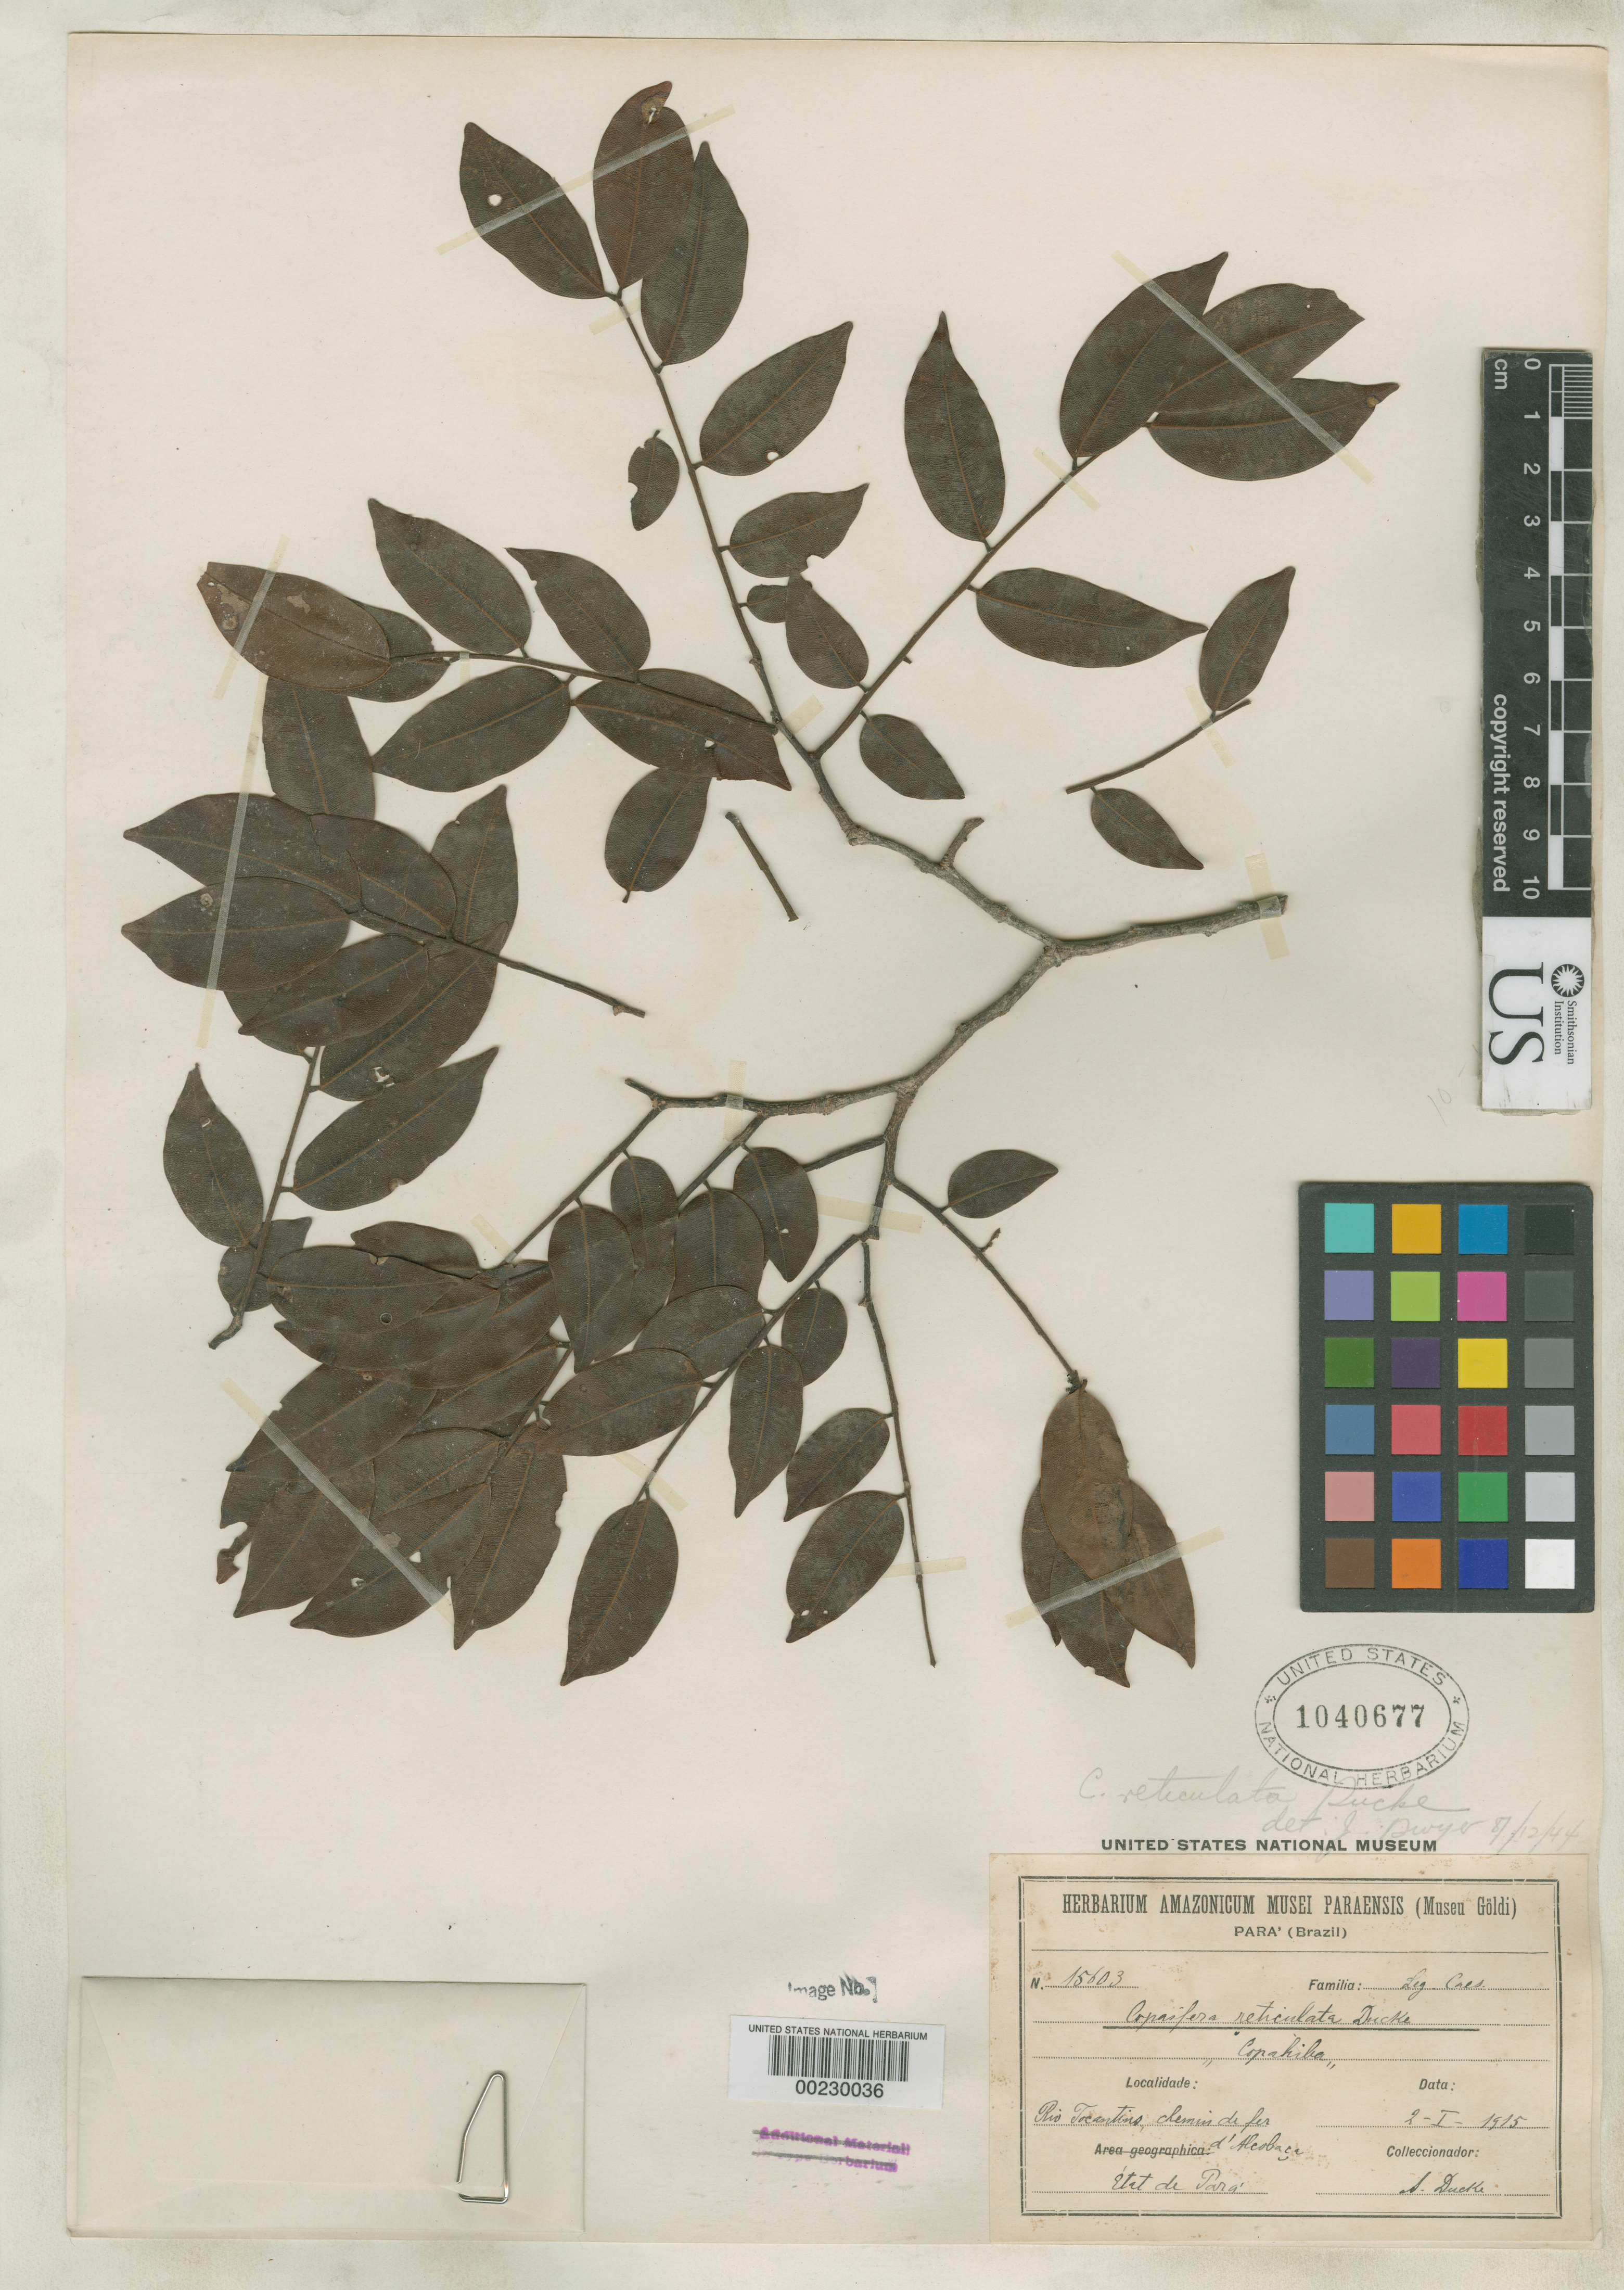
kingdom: Plantae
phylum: Tracheophyta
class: Magnoliopsida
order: Fabales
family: Fabaceae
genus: Copaifera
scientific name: Copaifera reticulata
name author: Ducke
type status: Isosyntype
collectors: A. Ducke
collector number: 15603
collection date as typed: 02 Jan 1915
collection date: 1915-01-02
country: Brazil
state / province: Pará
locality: Rio Tocantins, Chemin de Fer'd Alcobaca.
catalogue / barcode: US 1040667